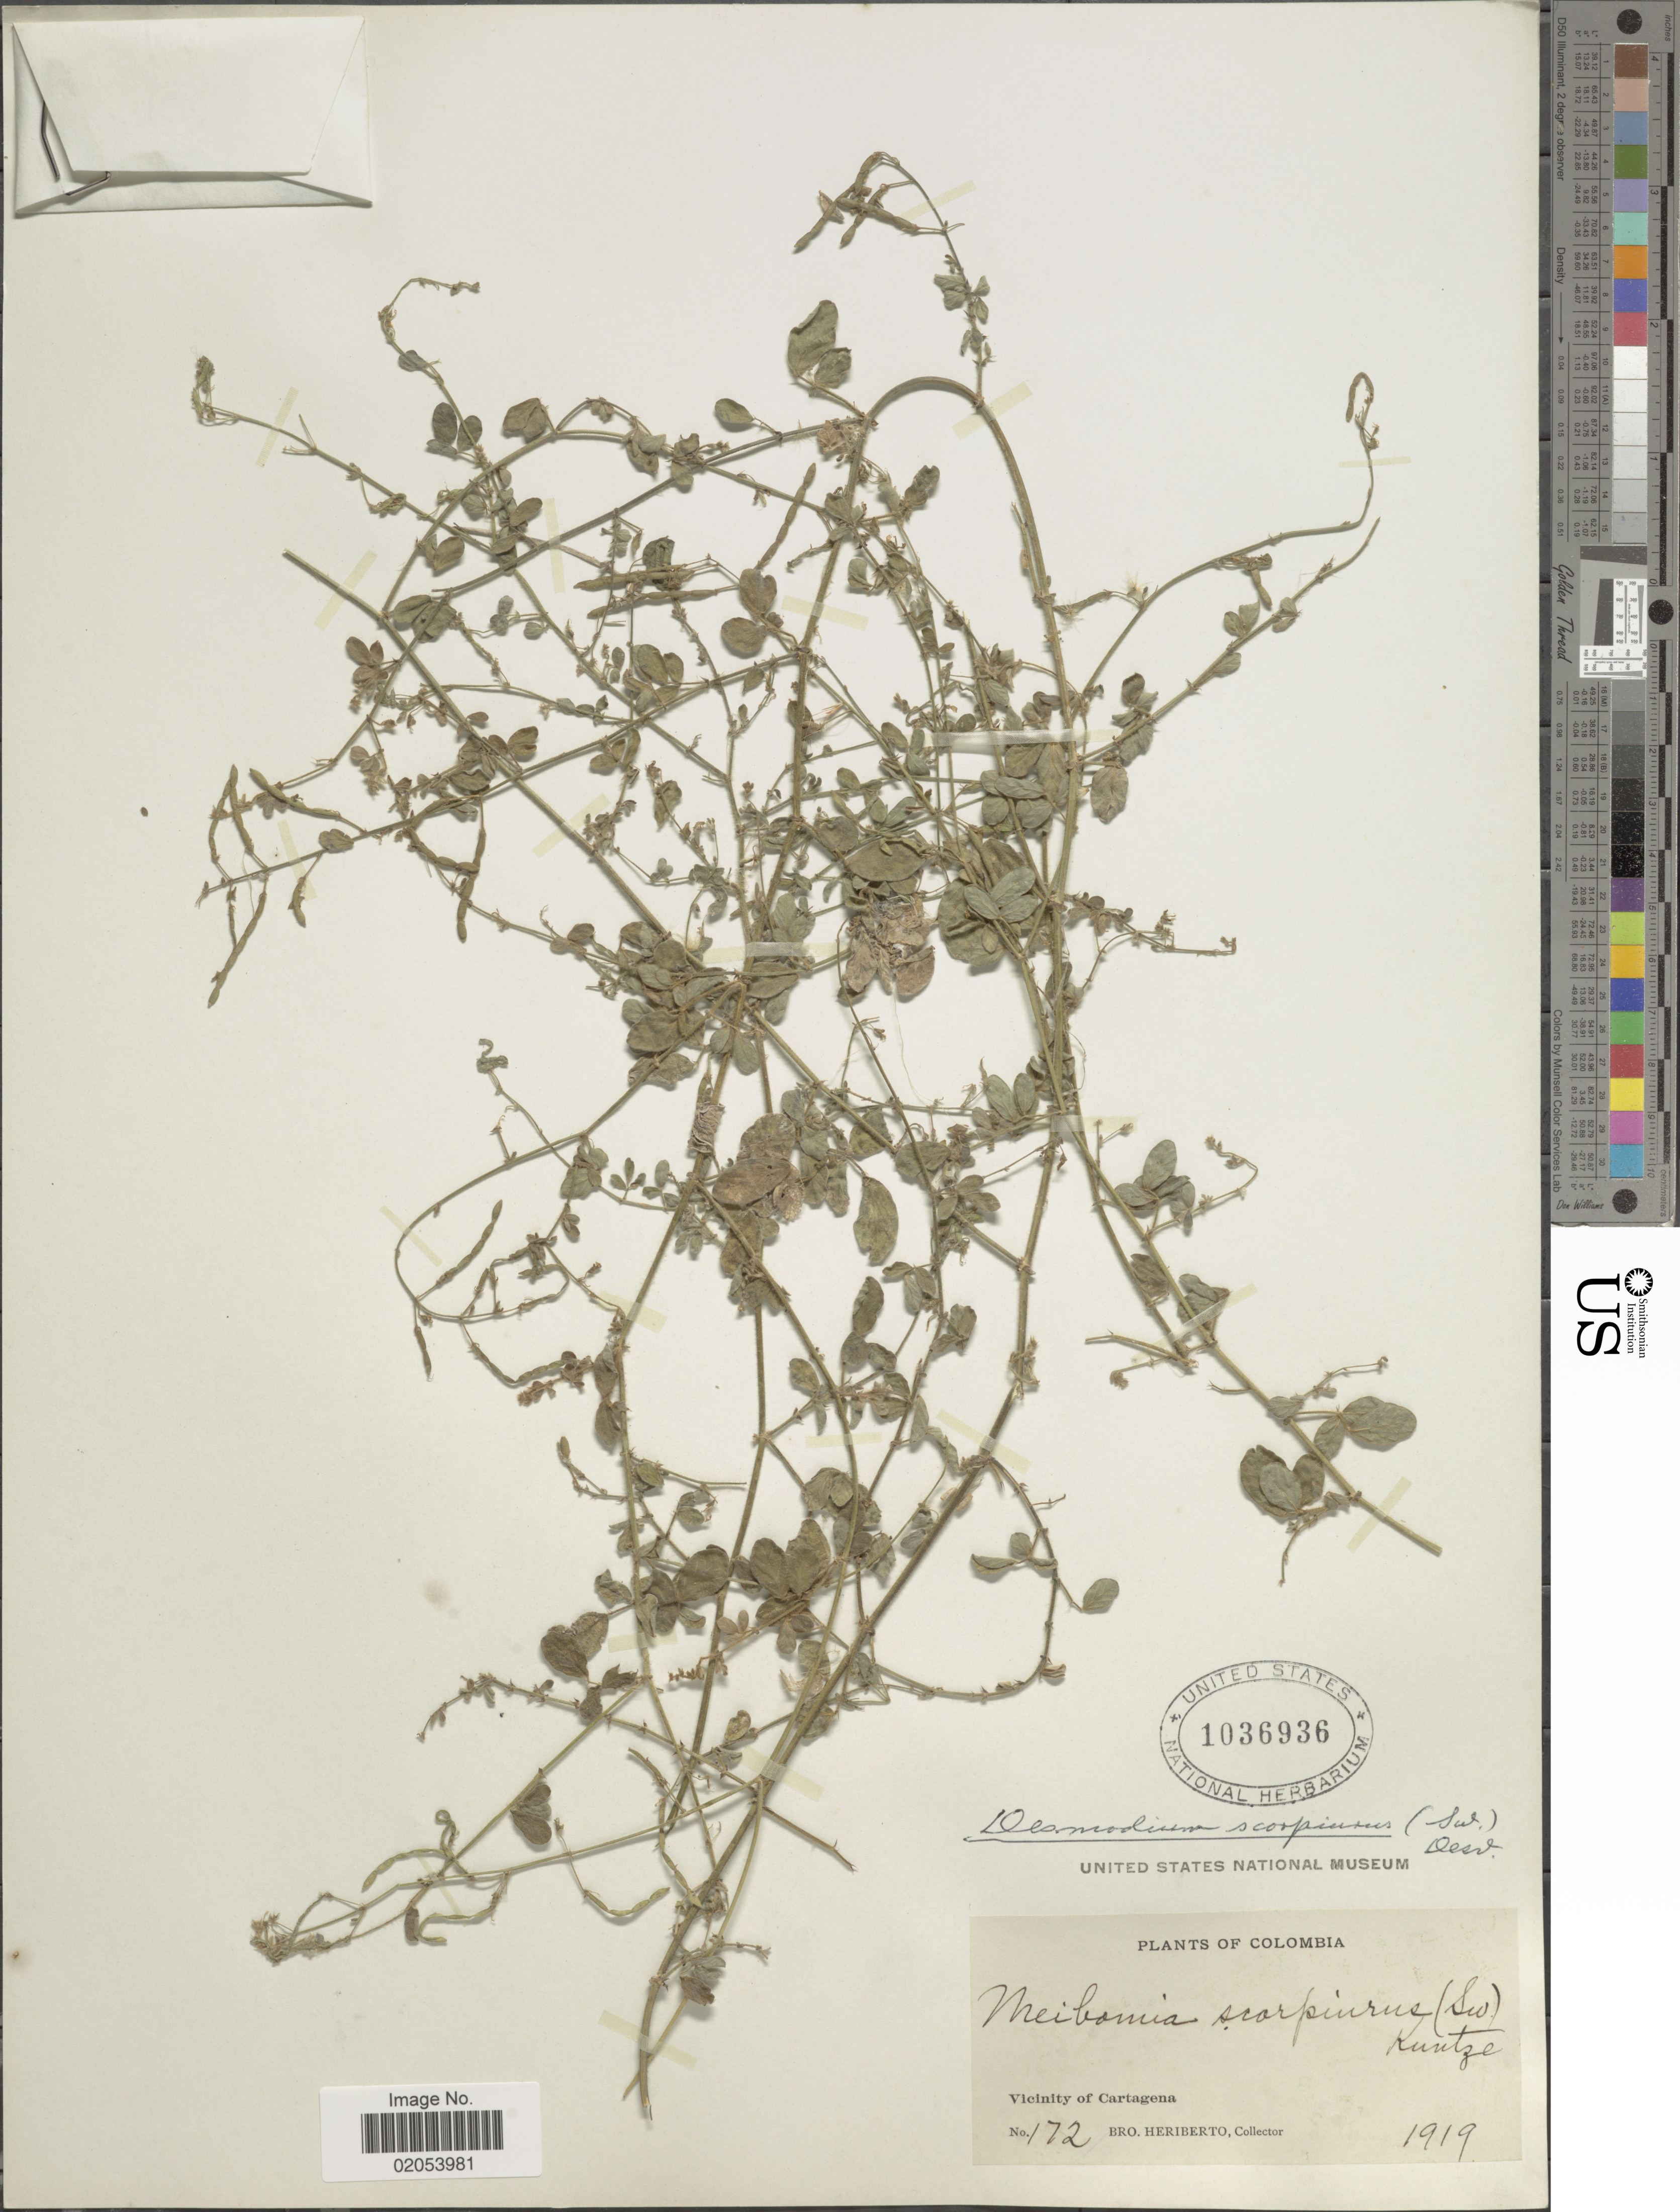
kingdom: Plantae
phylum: Tracheophyta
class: Magnoliopsida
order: Fabales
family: Fabaceae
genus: Desmodium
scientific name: Desmodium scorpiurus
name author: (Sw.) Desv. ex DC.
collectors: B. Heriberto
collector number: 172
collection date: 1919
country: Colombia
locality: Vicinity of Cartagena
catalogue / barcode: US 1036936